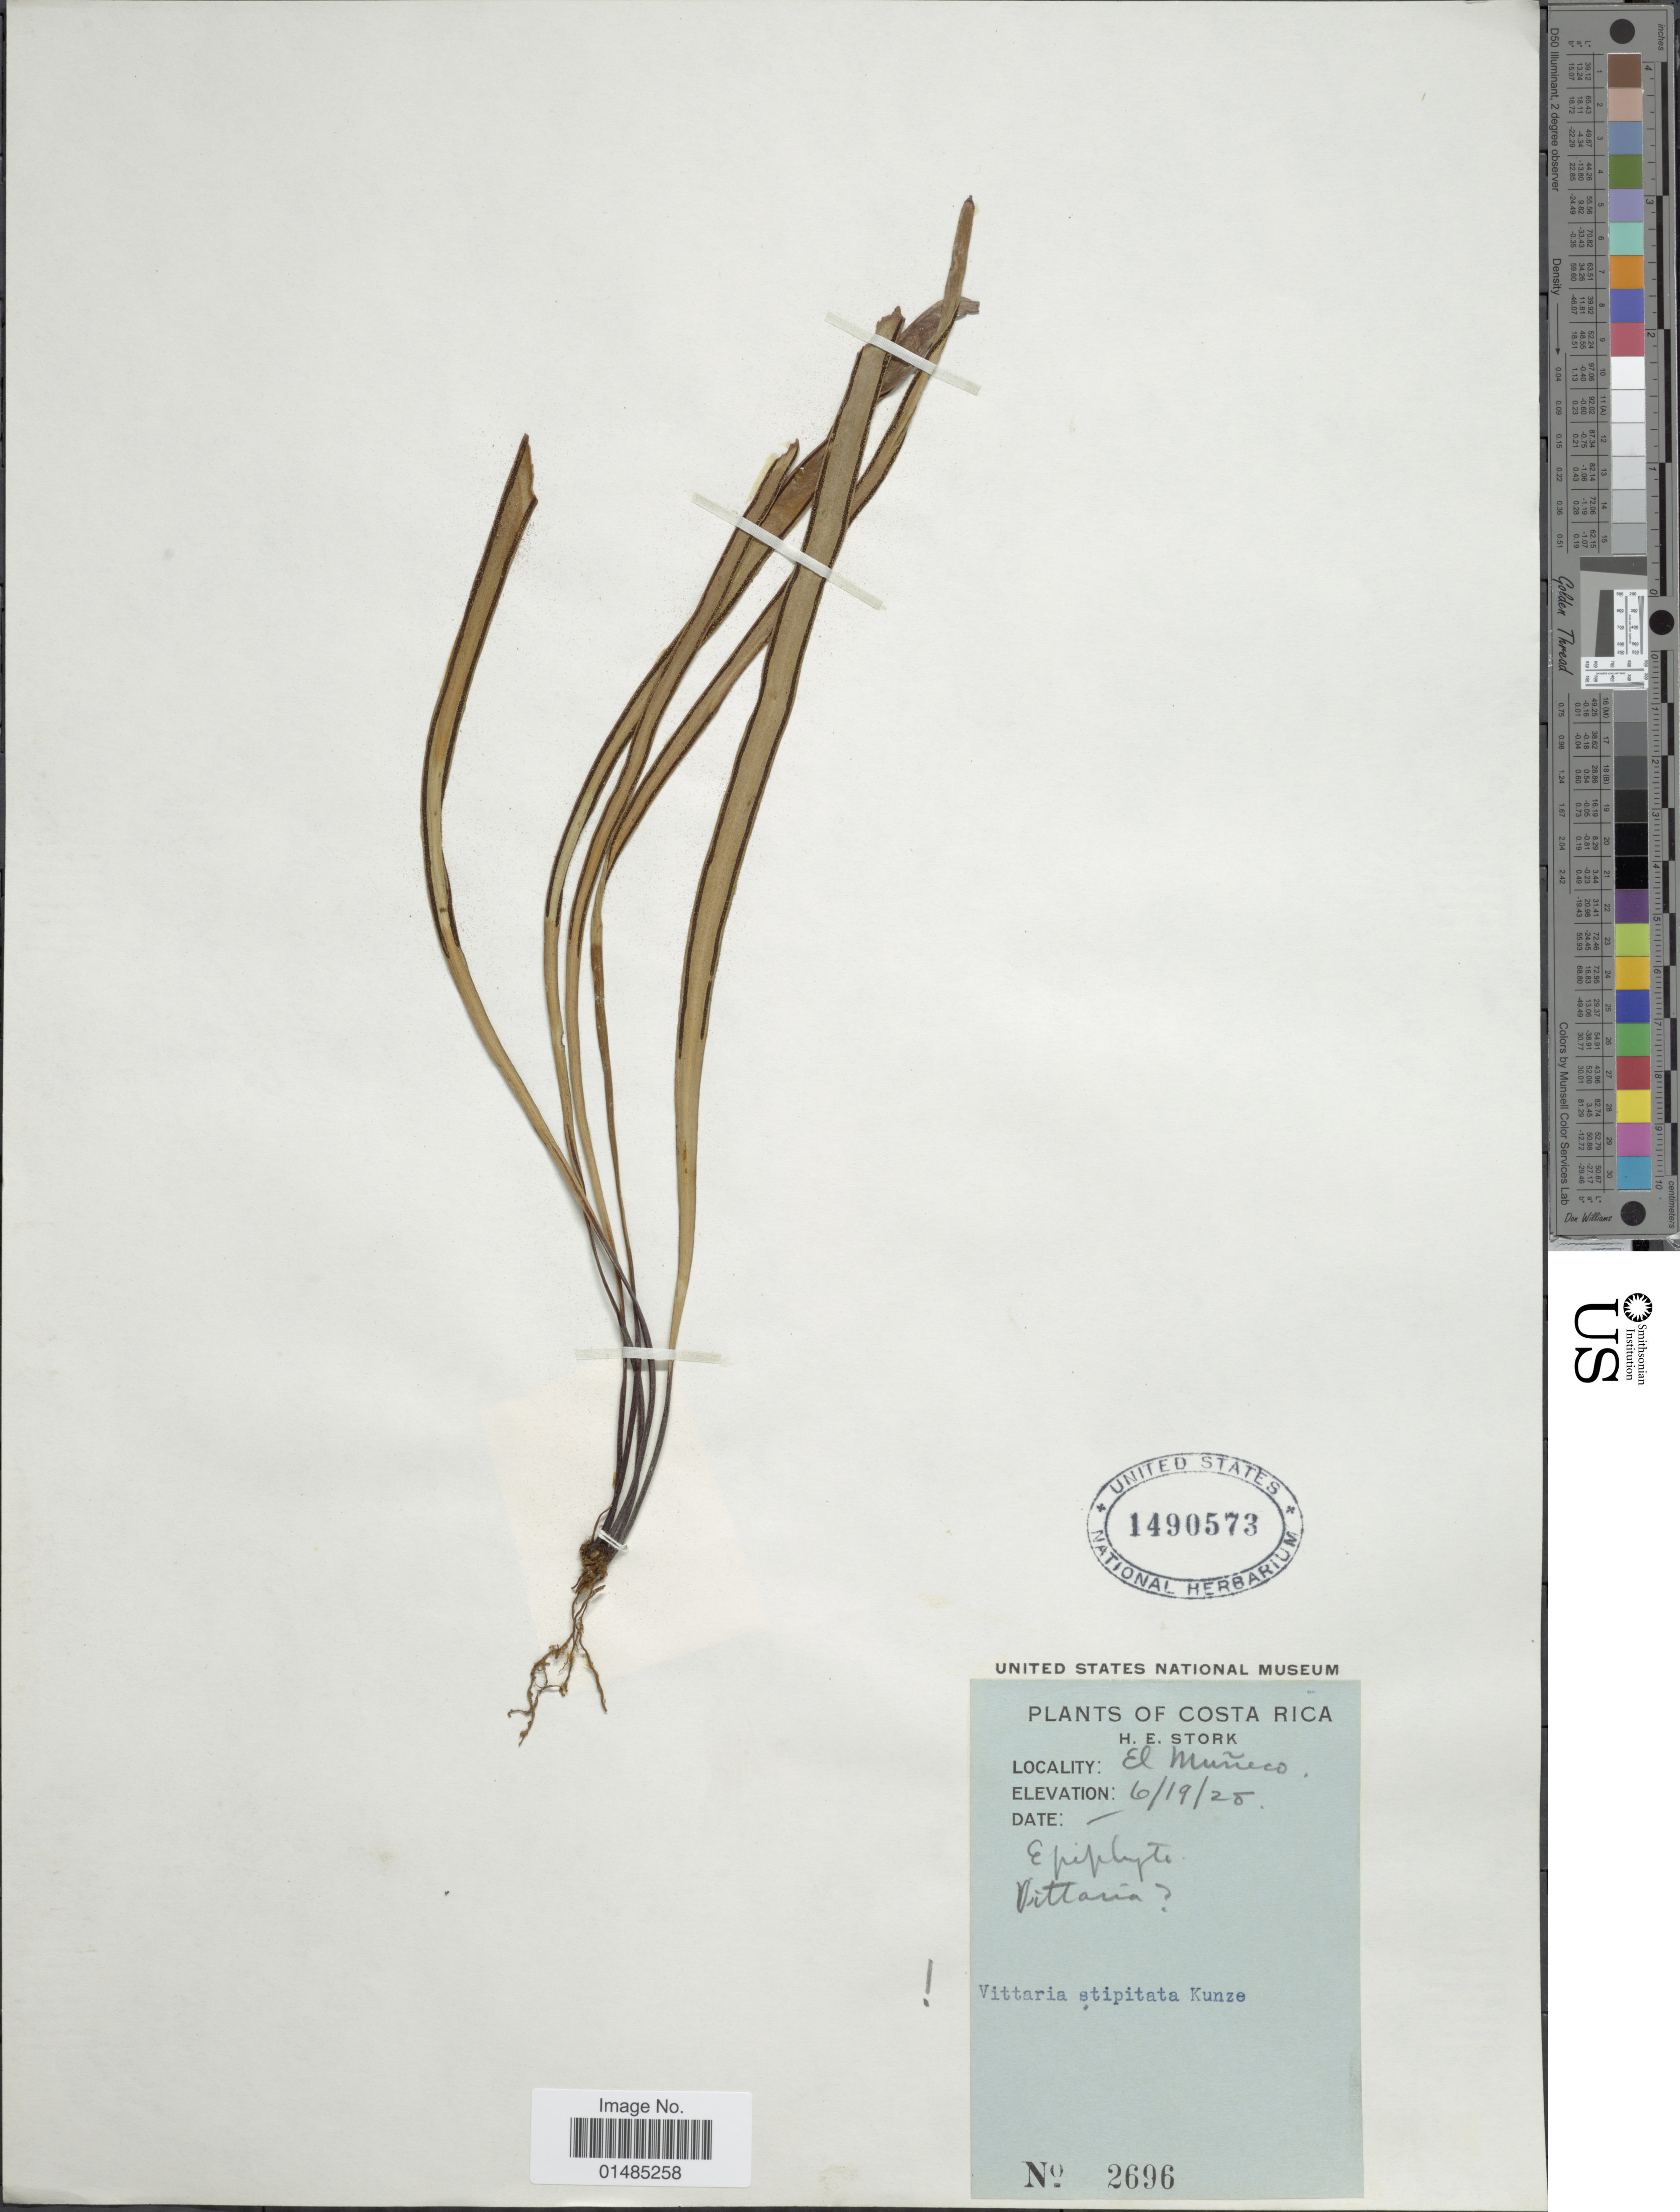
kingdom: Plantae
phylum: Tracheophyta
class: Polypodiopsida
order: Polypodiales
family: Pteridaceae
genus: Radiovittaria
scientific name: Radiovittaria stipitata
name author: (Kunze) E.H. Crane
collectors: H. E. Stork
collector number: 2696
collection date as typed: Transcribed d/m/y: 19/6/25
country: Costa Rica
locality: El Muñeco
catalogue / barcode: US 1490573